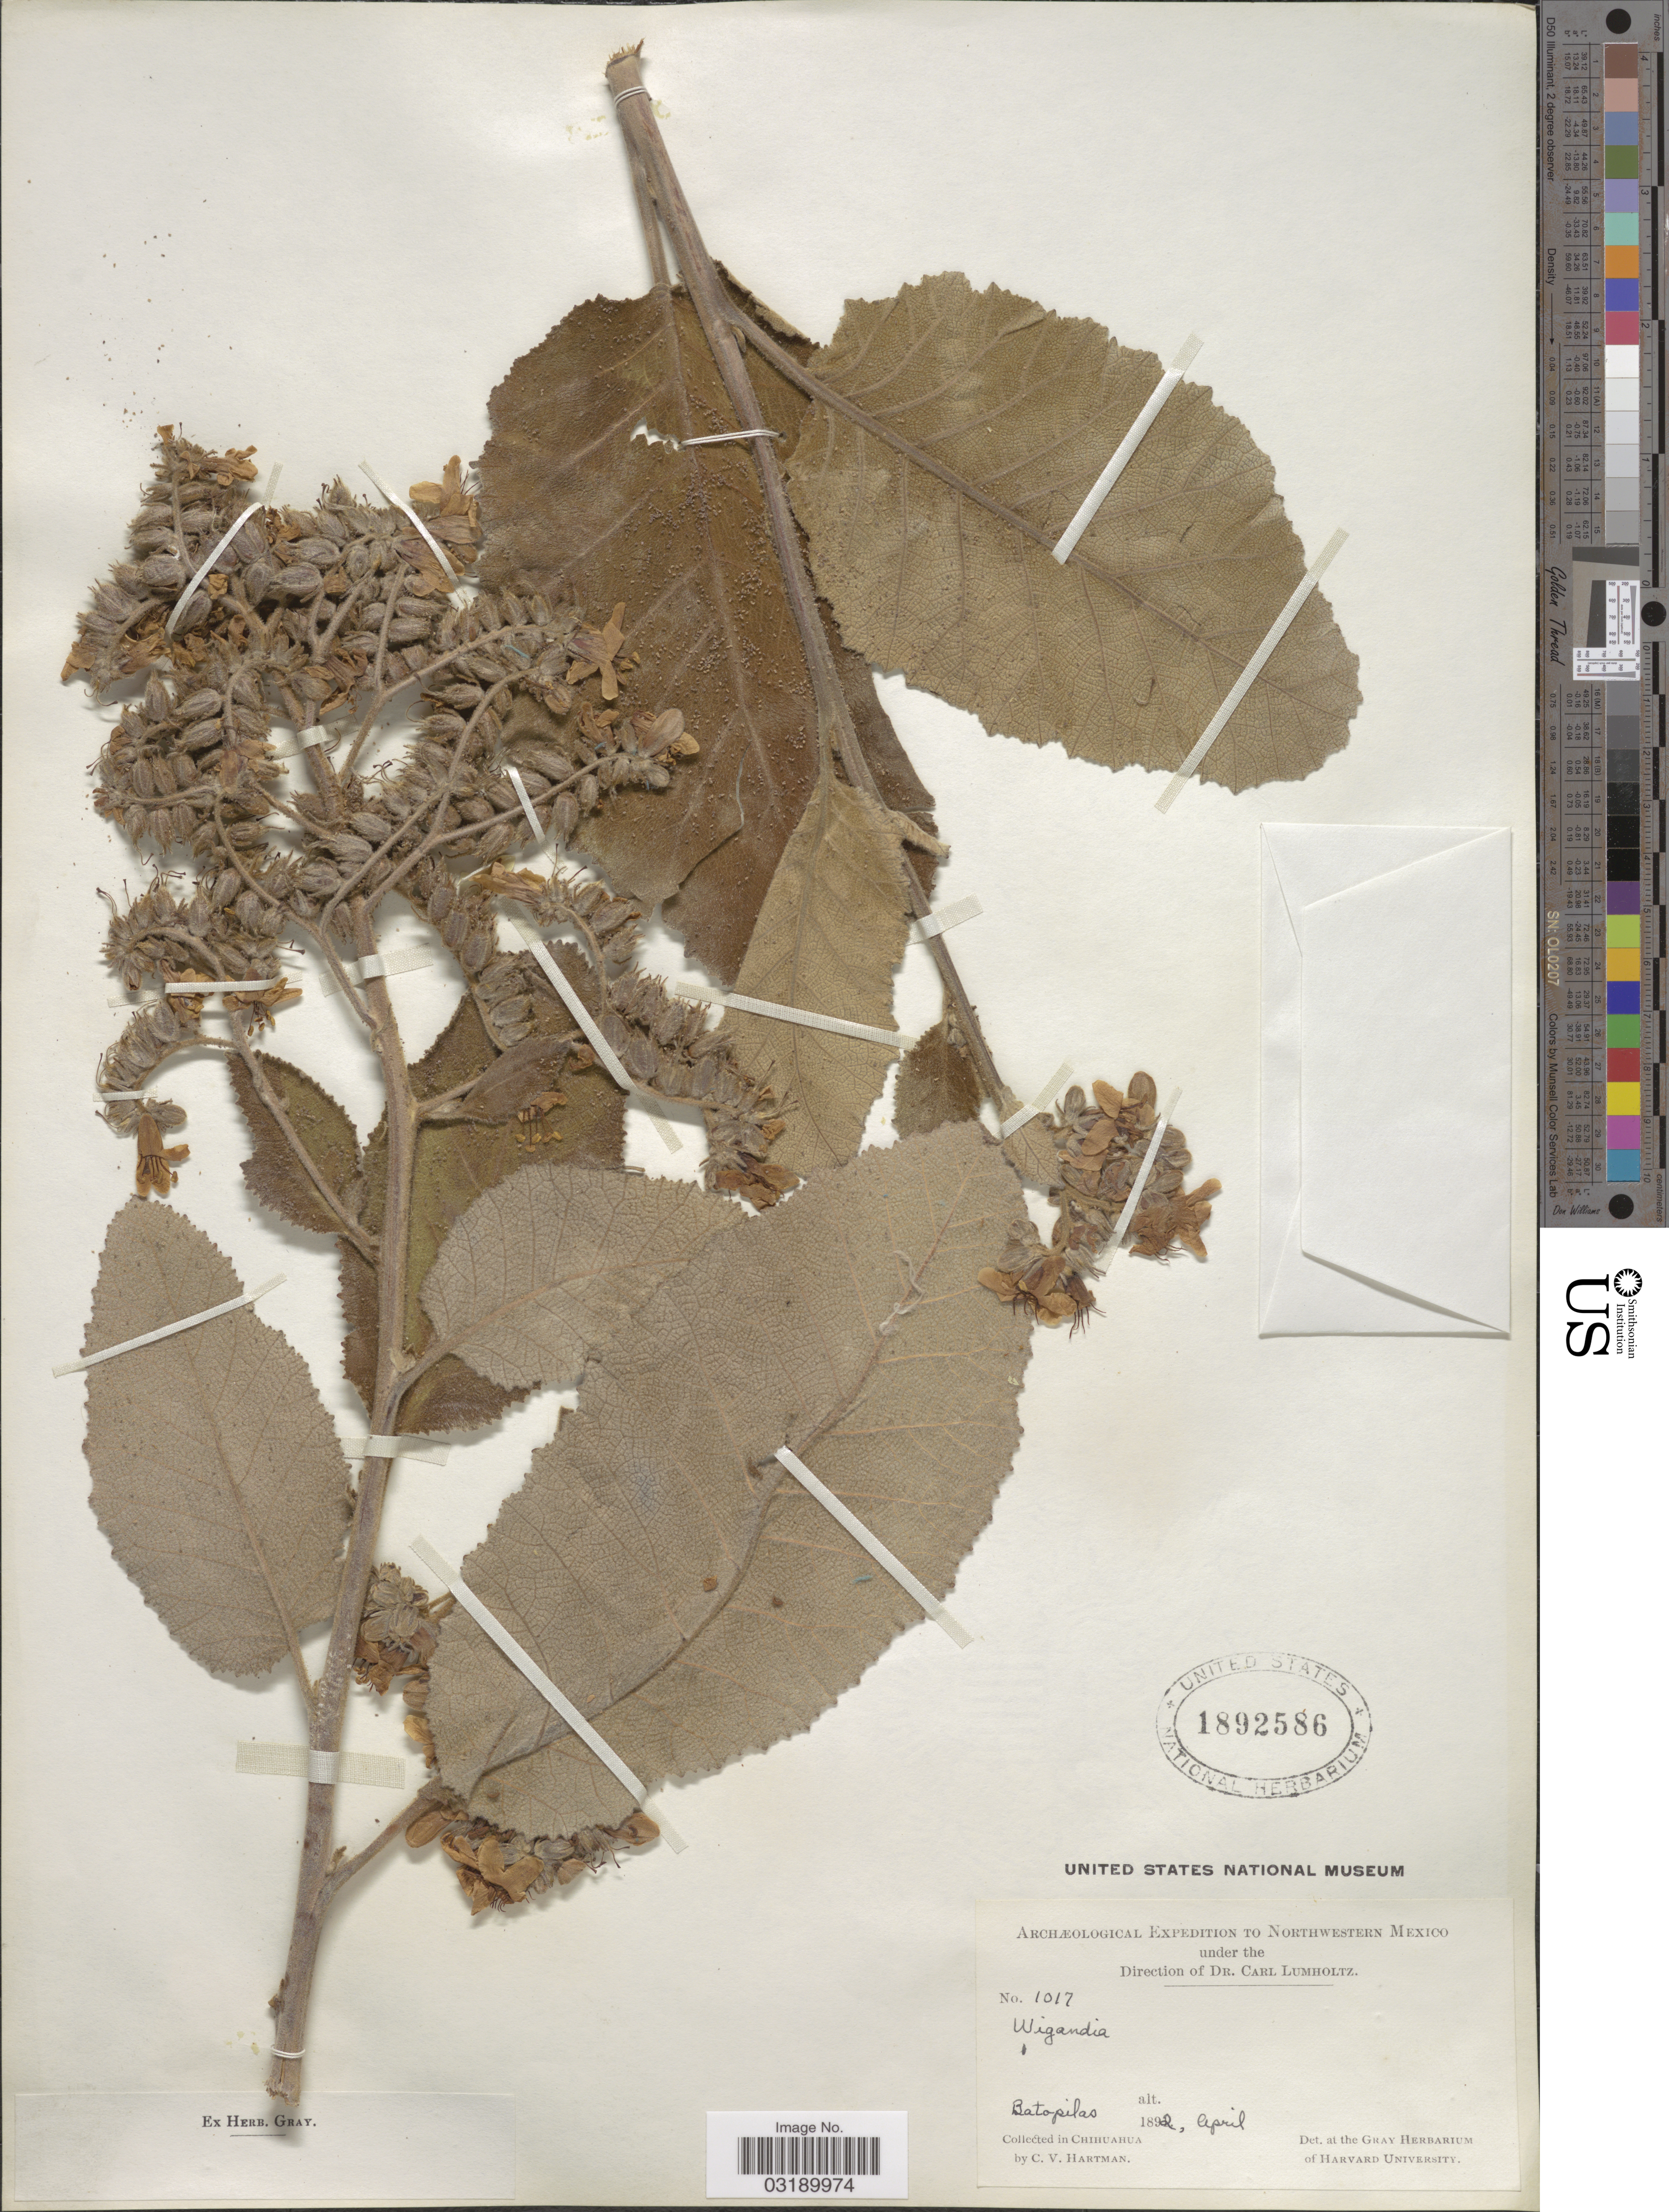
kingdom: Plantae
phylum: Tracheophyta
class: Magnoliopsida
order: Boraginales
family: Namaceae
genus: Wigandia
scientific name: Wigandia sp.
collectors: C. V. Hartman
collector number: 1017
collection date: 1892-04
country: Mexico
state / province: Chihuahua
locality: Northwestern Mexico. Batopilas.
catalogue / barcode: US 1892586